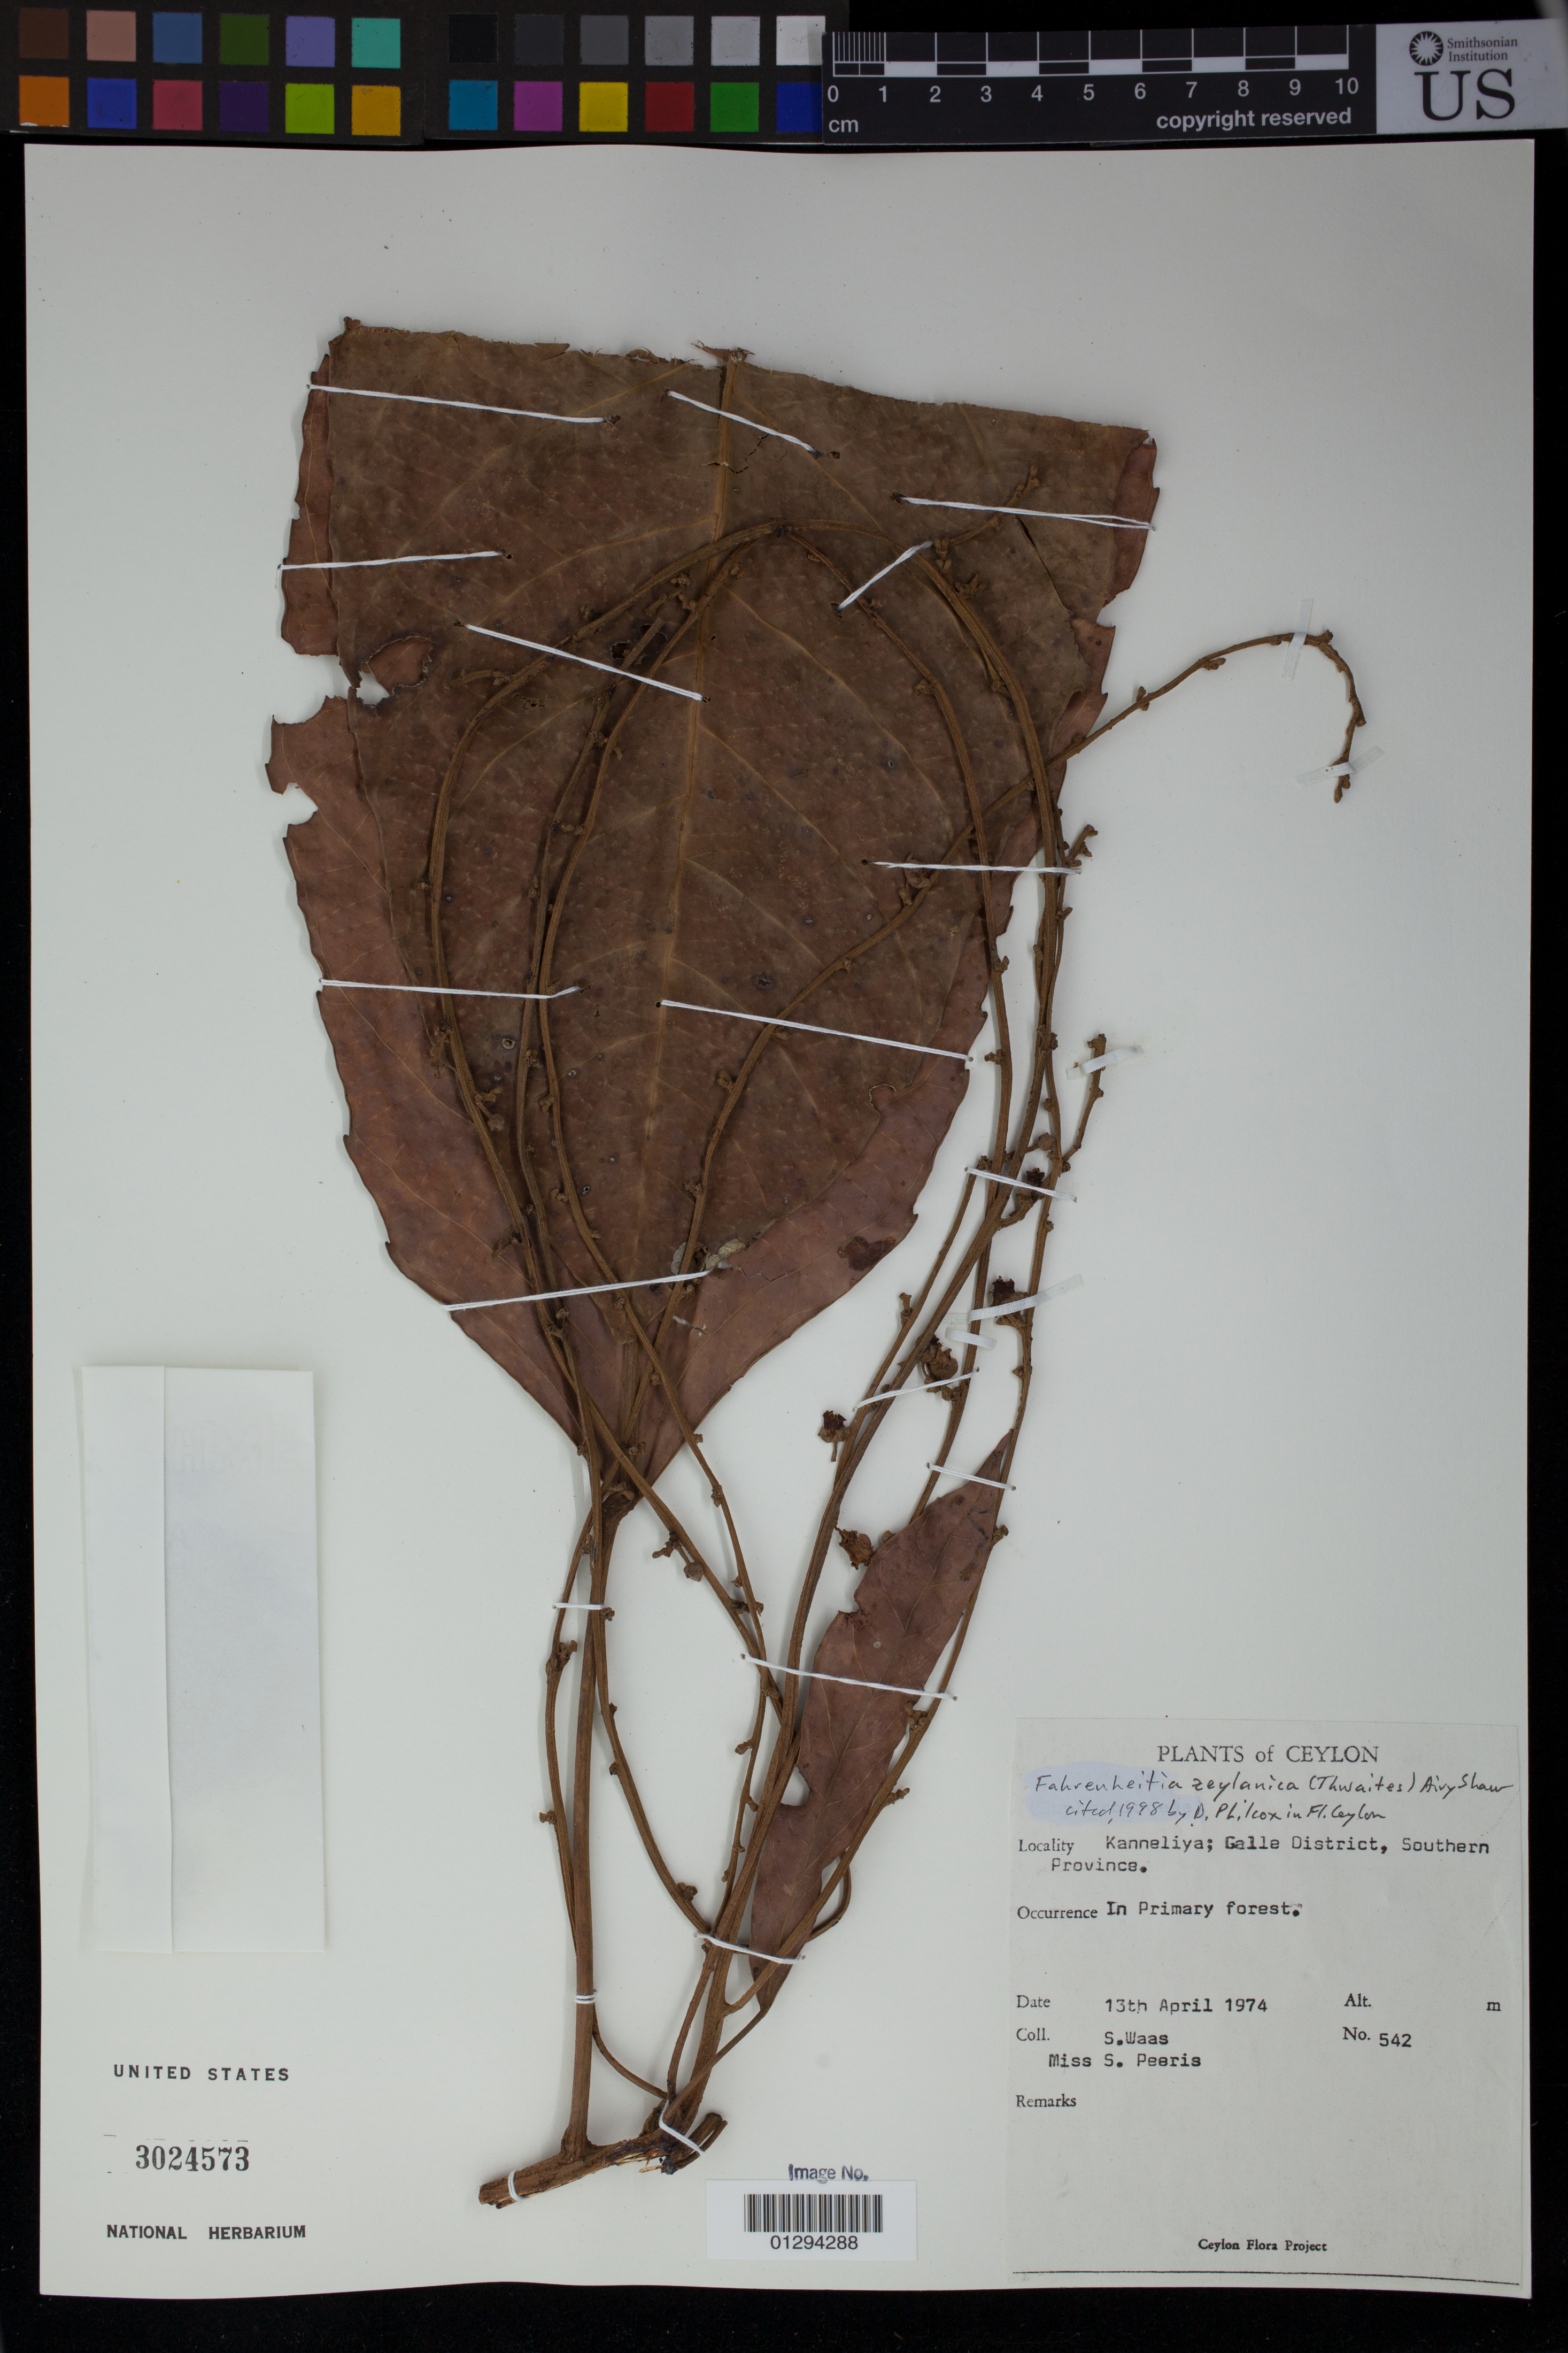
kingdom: Plantae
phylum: Tracheophyta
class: Magnoliopsida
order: Malpighiales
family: Euphorbiaceae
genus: Fahrenheitia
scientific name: Fahrenheitia zeylanica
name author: (Thwaites) Airy Shaw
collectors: S. Waas & S. Peeris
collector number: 542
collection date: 1974-04-13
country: Sri Lanka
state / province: Southern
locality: Kanneliya; Galle District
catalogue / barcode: US 3024573